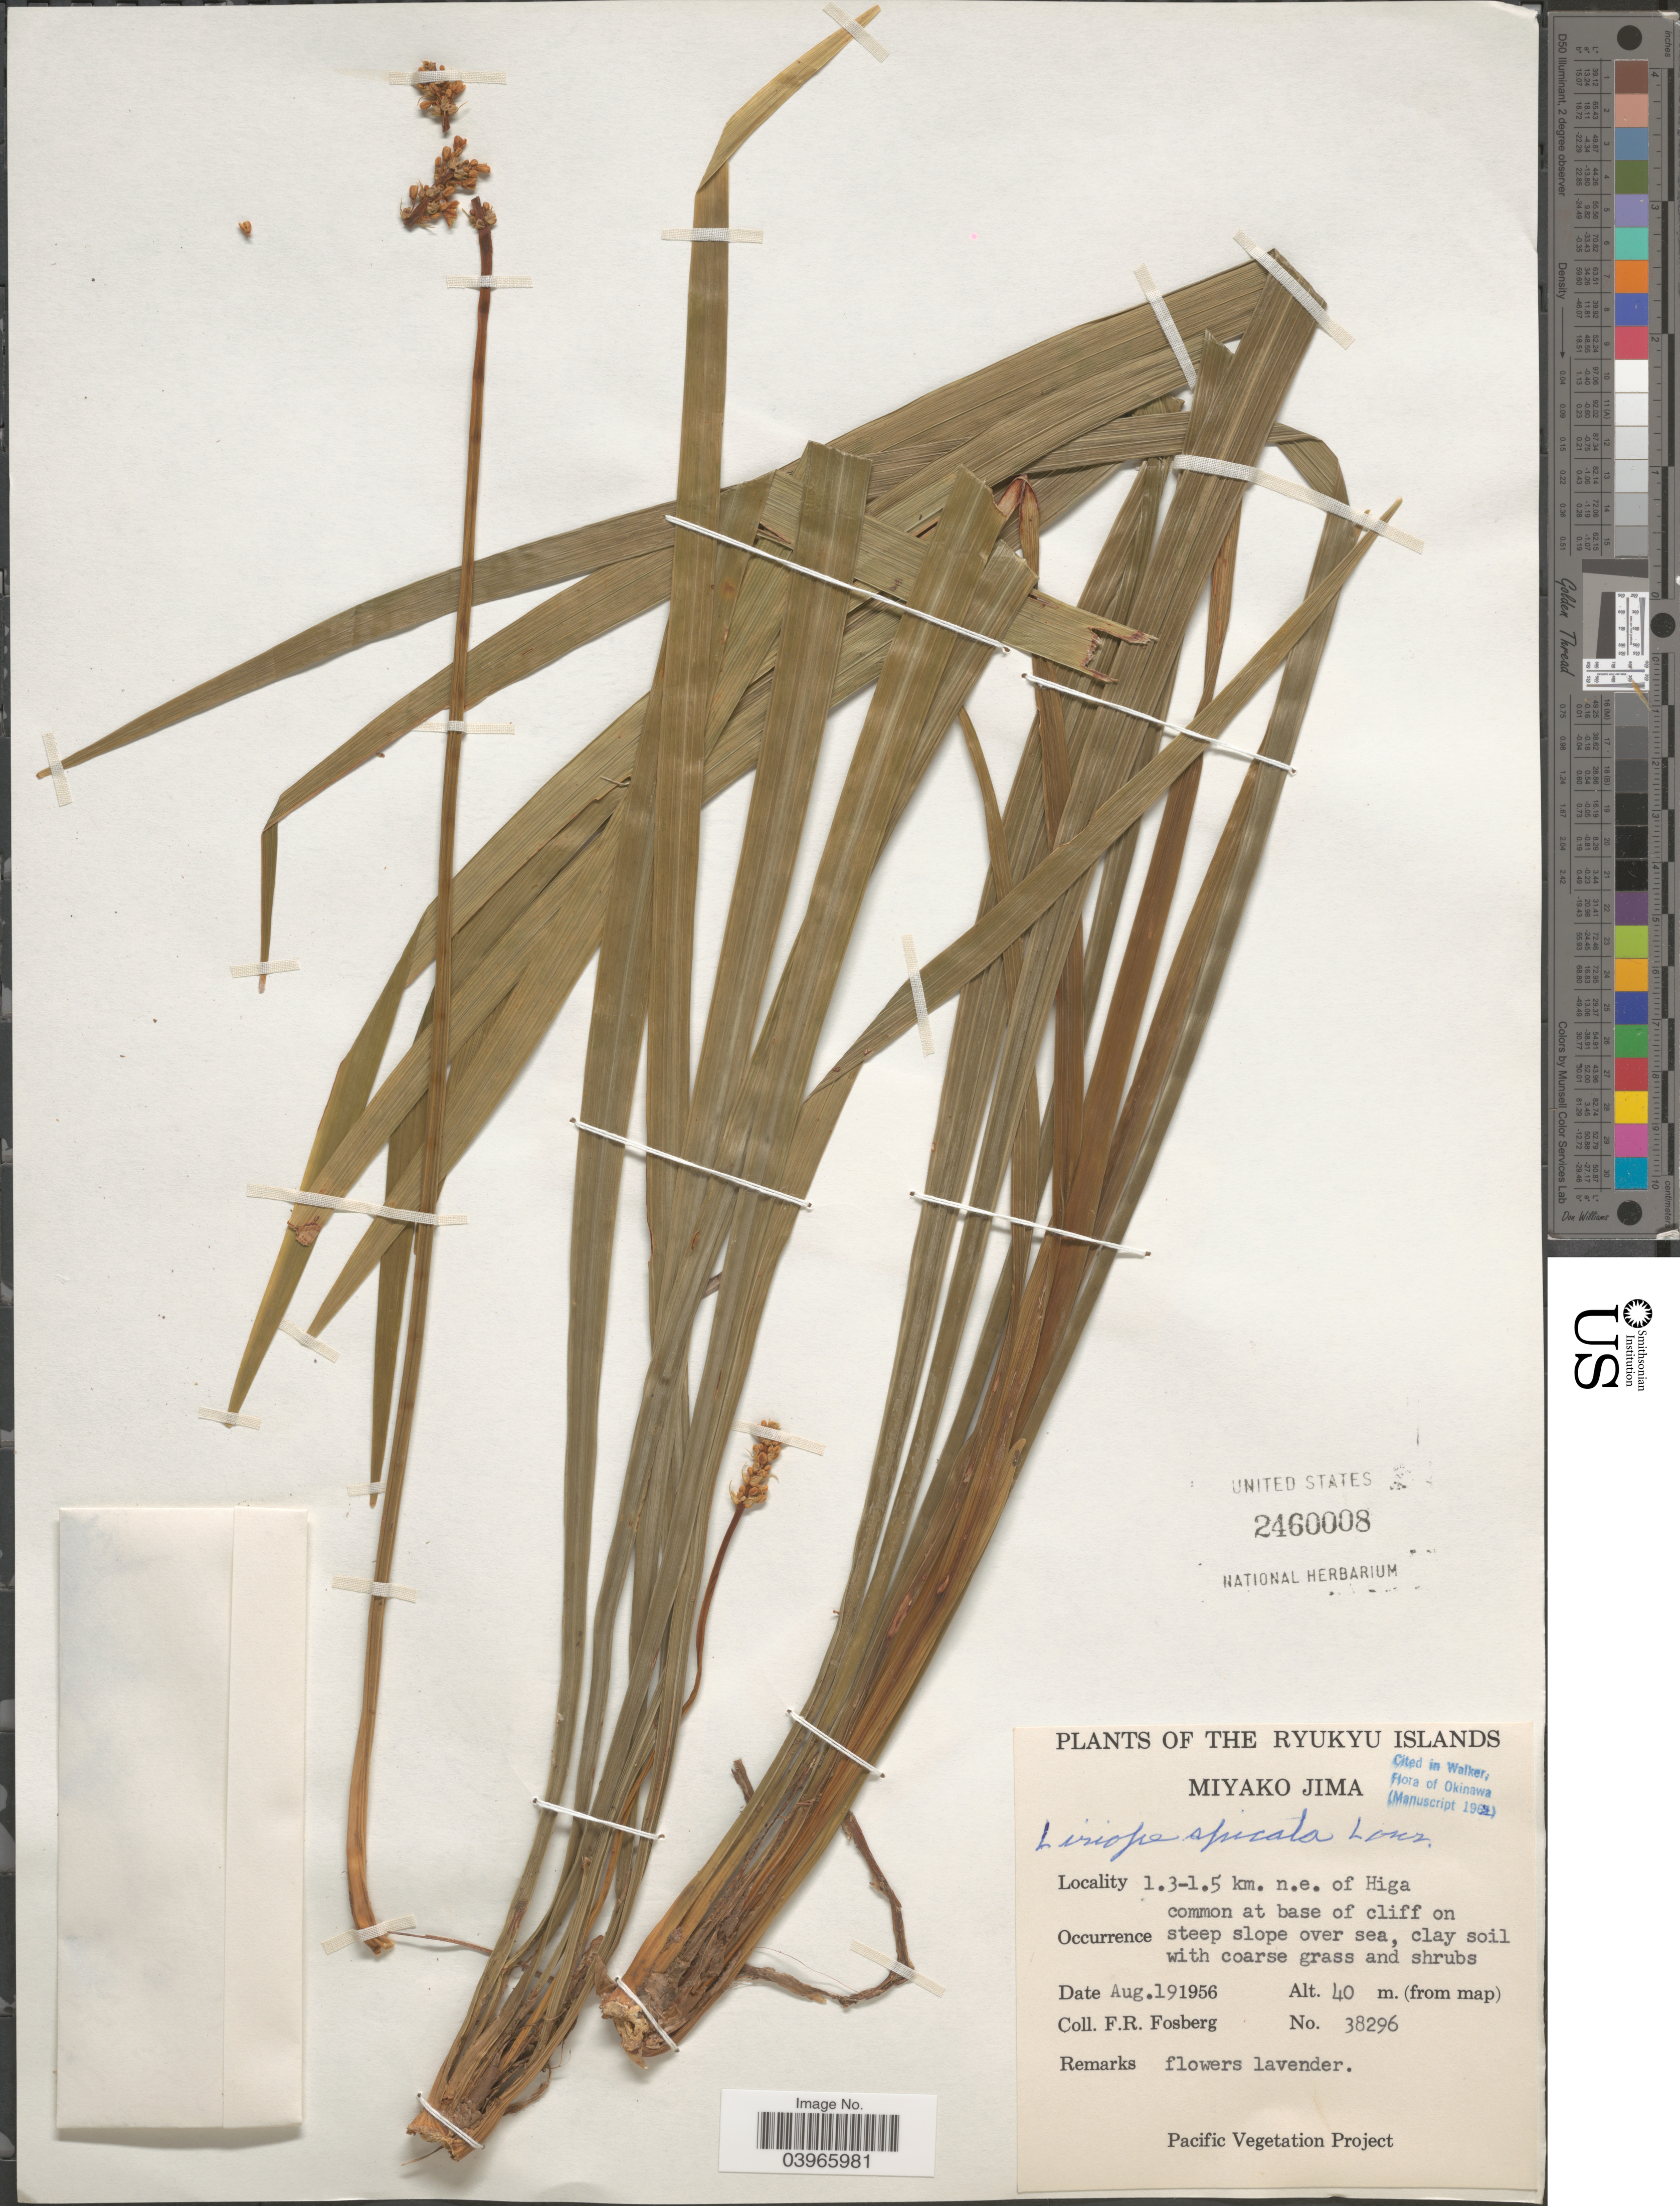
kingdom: Plantae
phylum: Tracheophyta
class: Liliopsida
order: Asparagales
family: Asparagaceae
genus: Liriope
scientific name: Liriope spicata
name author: Lour.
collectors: F. R. Fosberg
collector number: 38296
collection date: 1956-08-19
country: Japan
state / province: Okinawa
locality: The Ryukyu Islands. Miyako Jima. 1.3-1.5 km. n.e. of Higa.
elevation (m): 40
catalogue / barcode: US 2460008